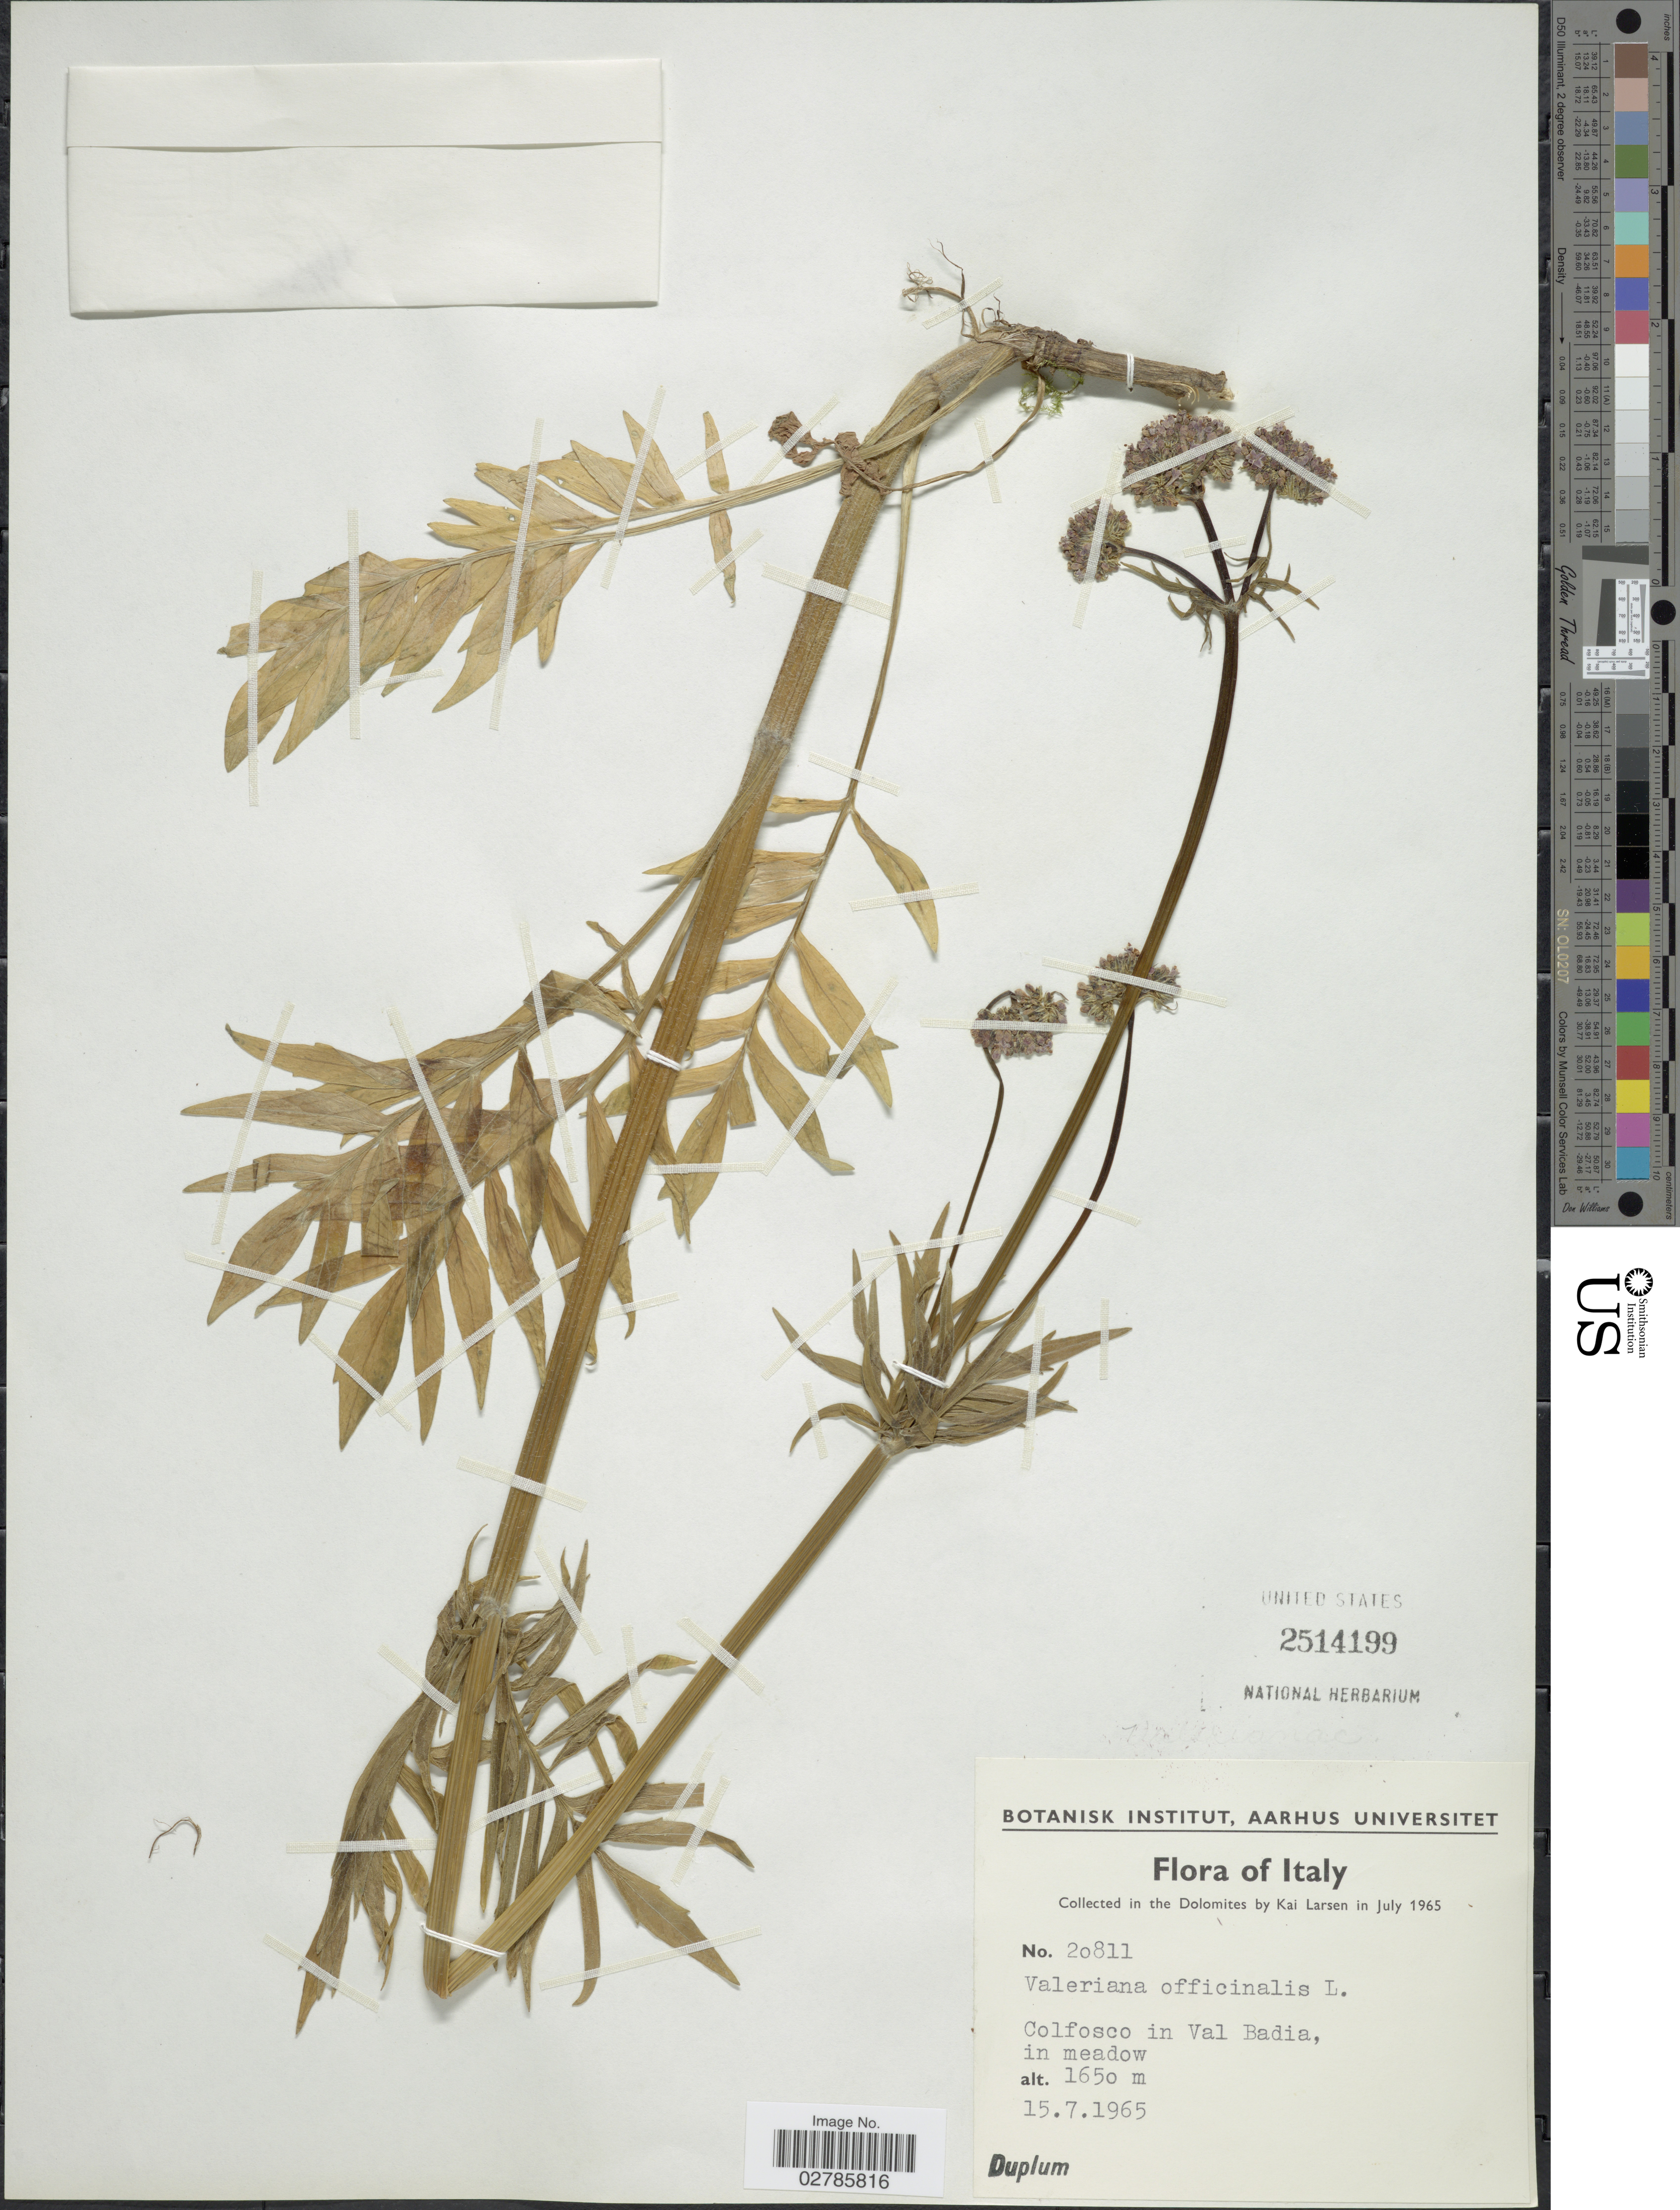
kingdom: Plantae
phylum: Tracheophyta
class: Magnoliopsida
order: Dipsacales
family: Caprifoliaceae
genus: Valeriana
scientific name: Valeriana officinalis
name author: L.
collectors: K. Larsen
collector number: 20811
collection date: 1965-07-15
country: Italy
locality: The Dolomites. Colfosco in Val Badia, in meadow.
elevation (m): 1650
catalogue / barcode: US 2514199